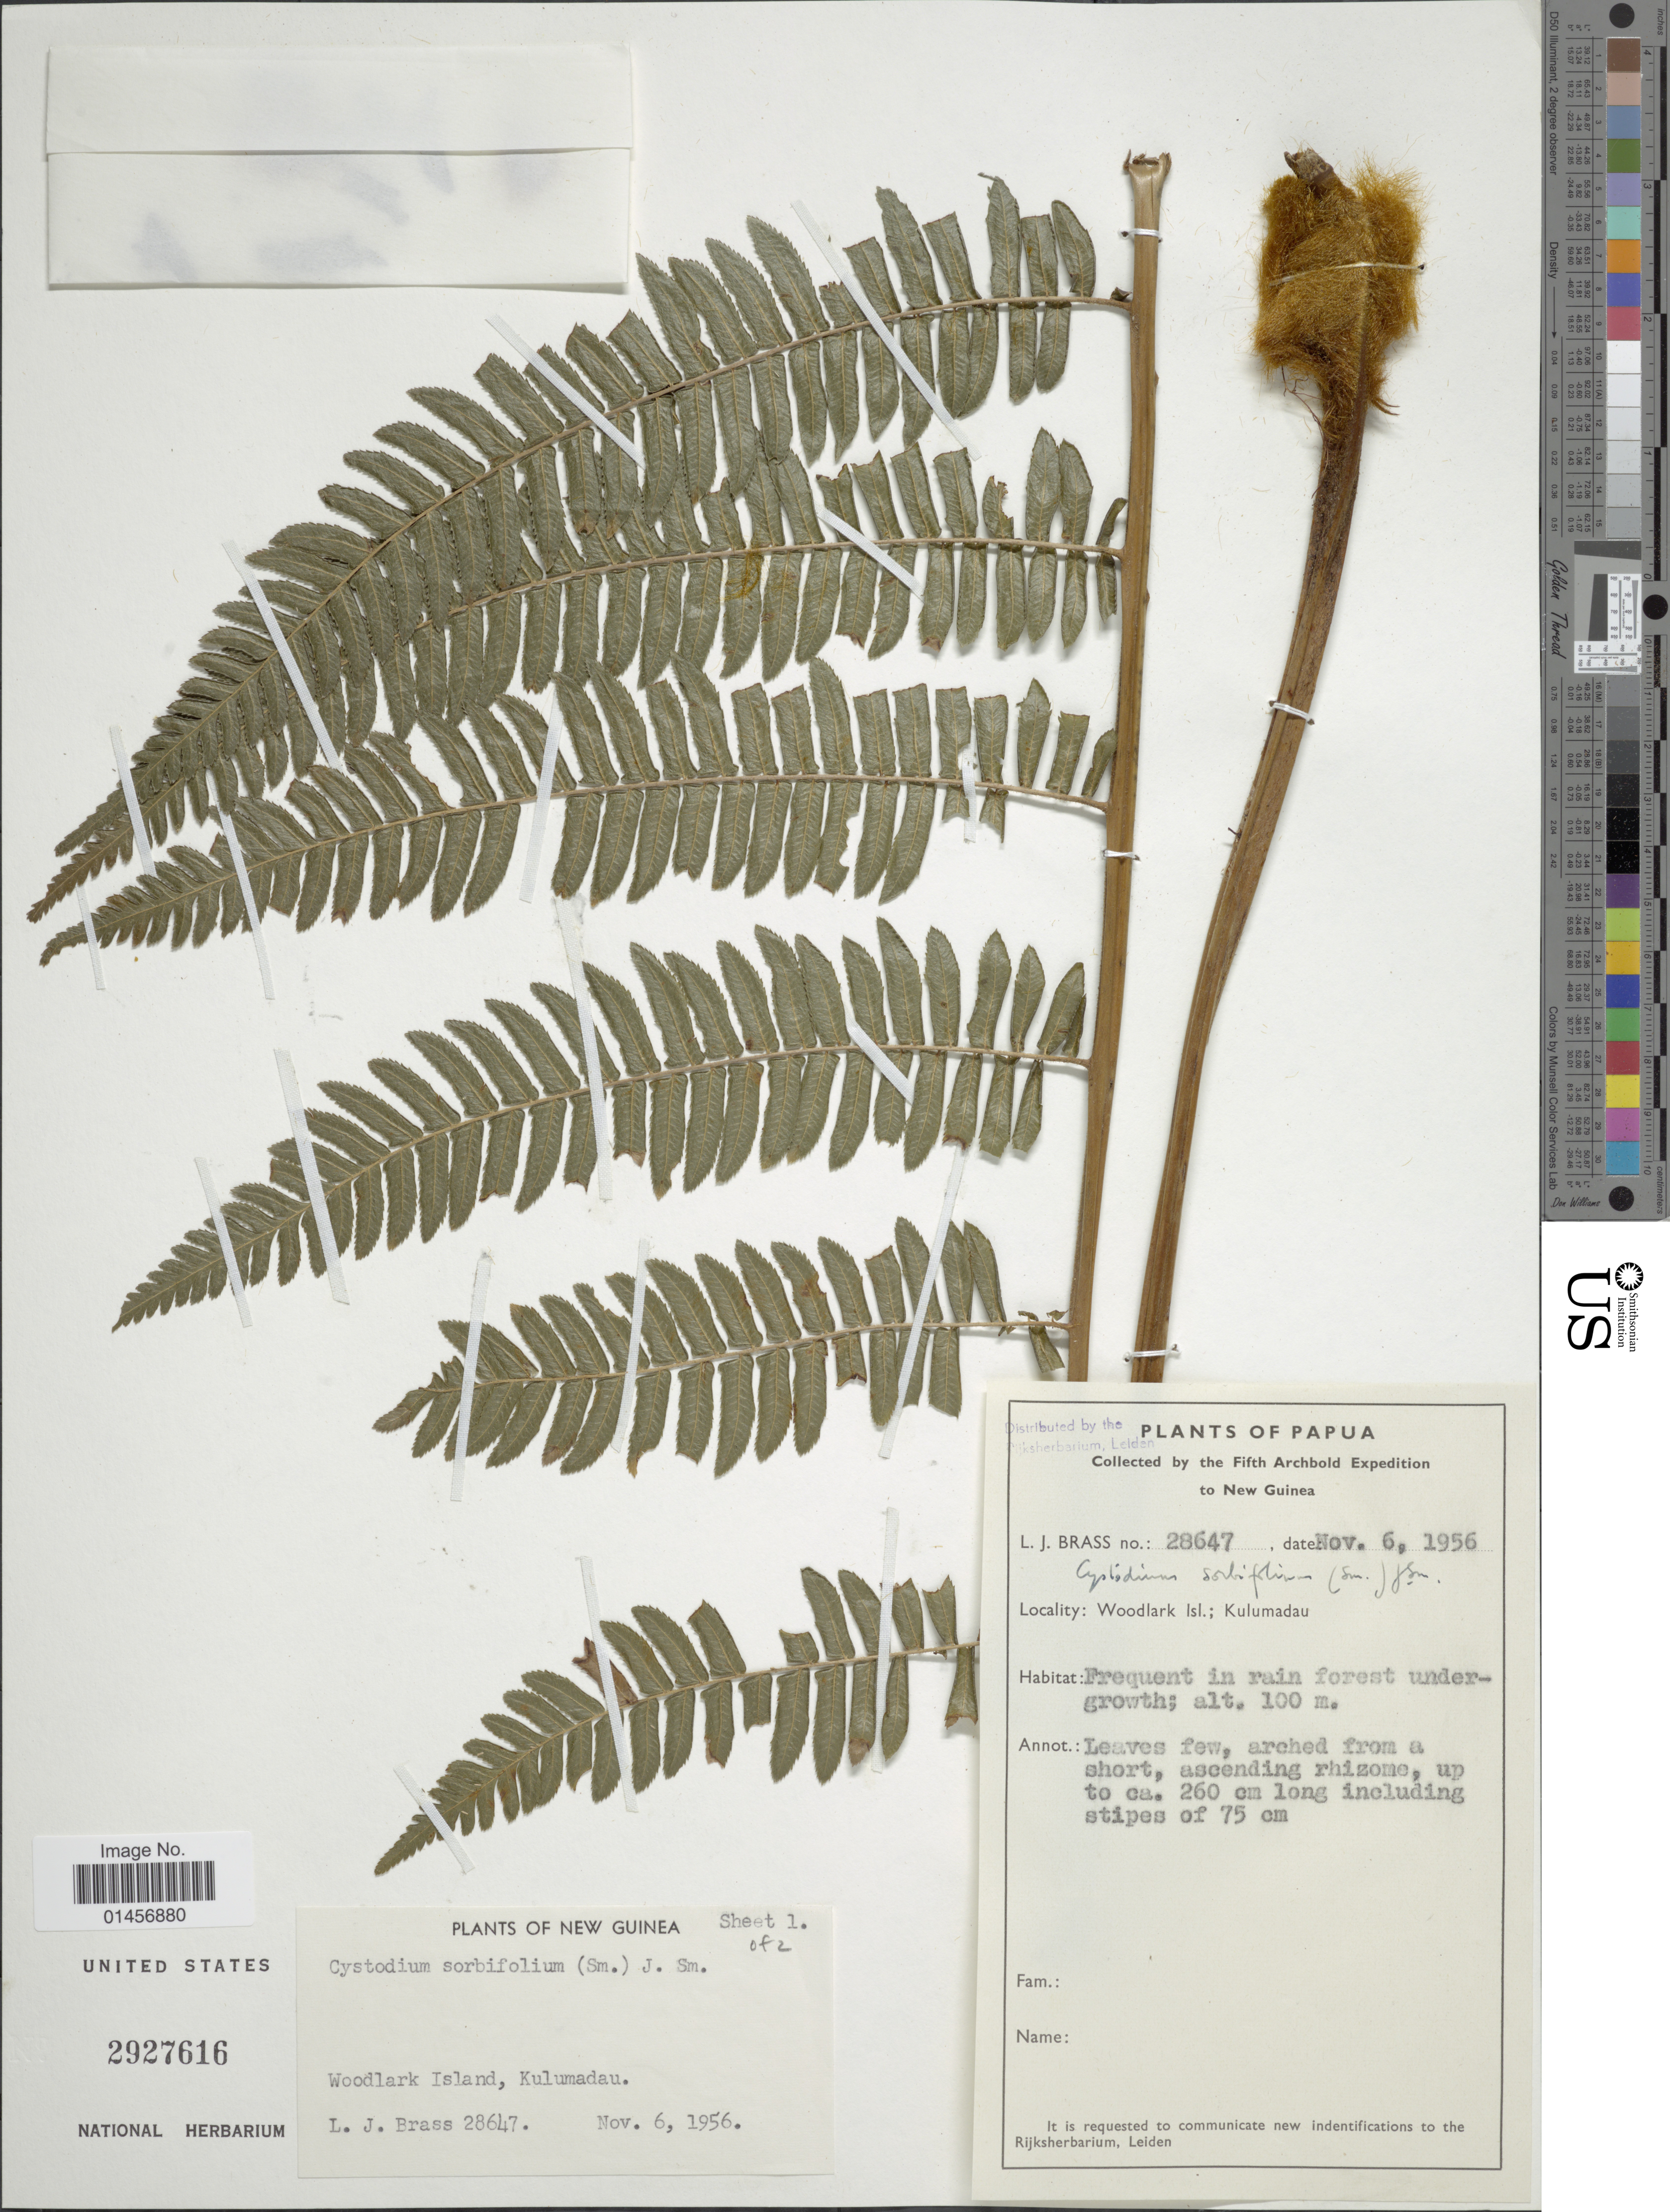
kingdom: Plantae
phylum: Tracheophyta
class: Polypodiopsida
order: Polypodiales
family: Cystodiaceae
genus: Cystodium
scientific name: Cystodium sorbifolium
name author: (J. Sm.) J. Sm.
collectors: L. J. Brass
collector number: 28647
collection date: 1956-11-06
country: Papua New Guinea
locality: New Guinea, Woodlark Isl. ; Kulumadau.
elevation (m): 100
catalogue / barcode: US 2927616